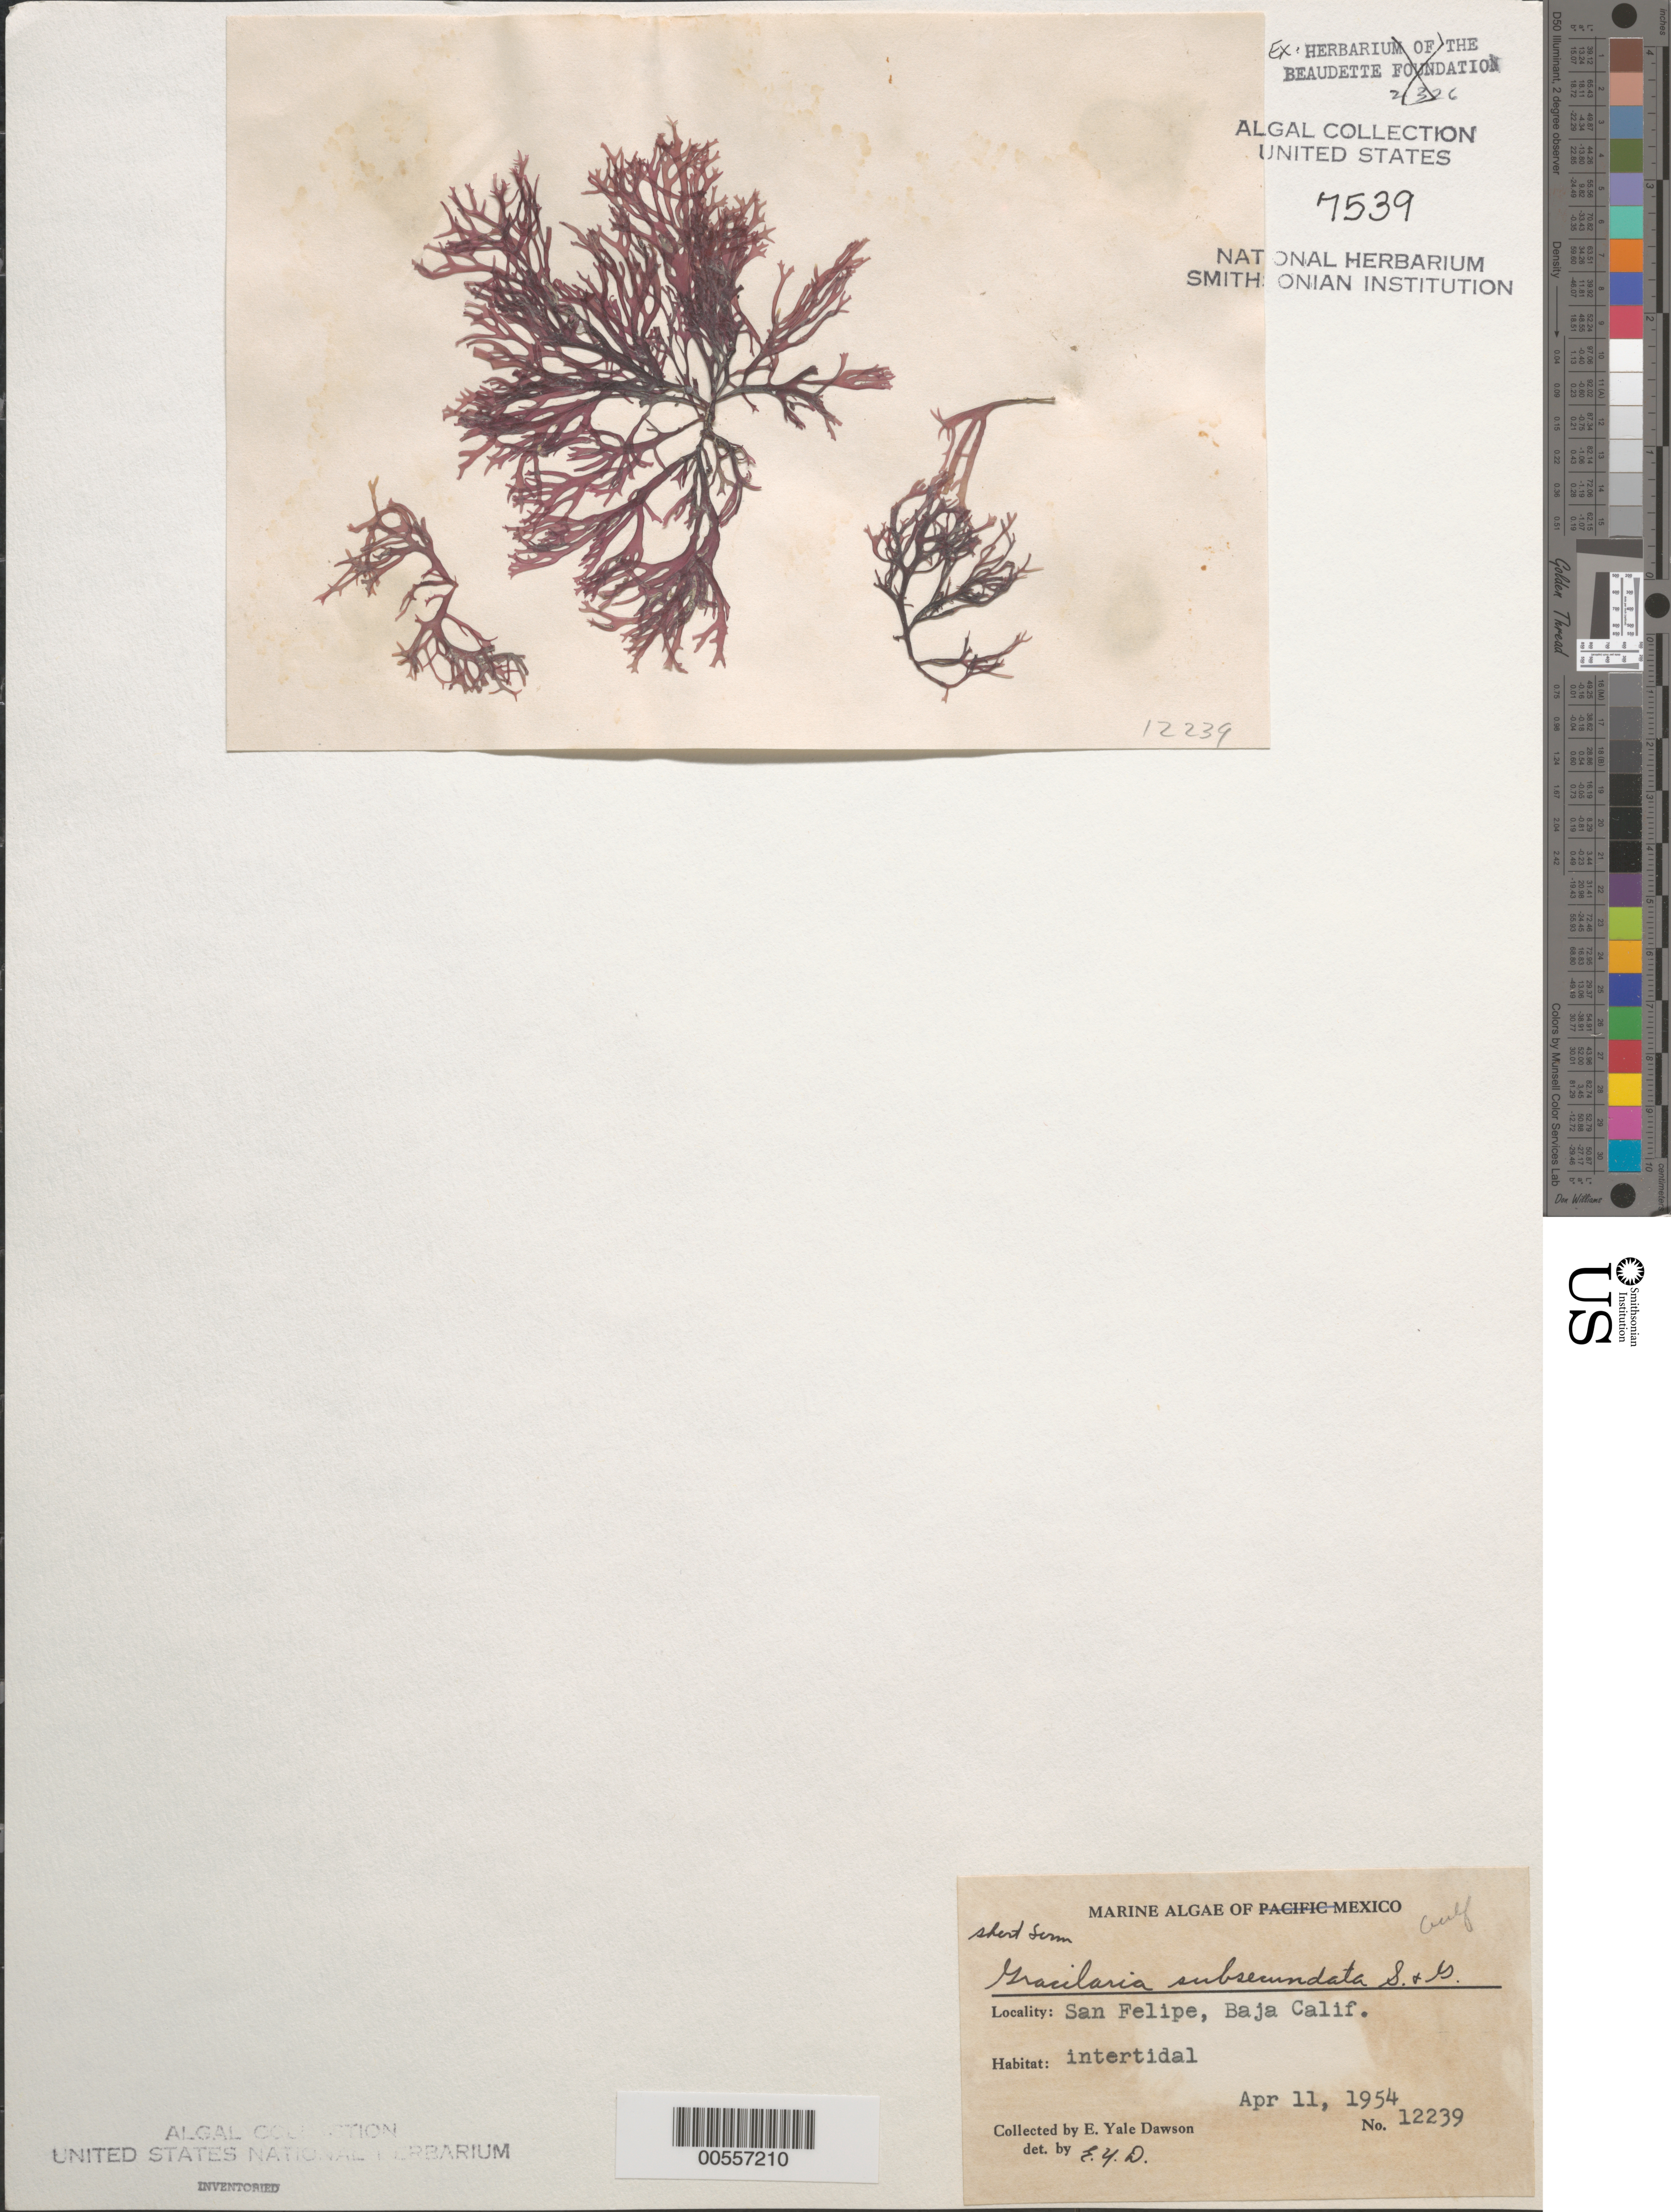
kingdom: Plantae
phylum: Rhodophyta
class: Florideophyceae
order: Gracilariales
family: Gracilariaceae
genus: Gracilaria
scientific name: Gracilaria subsecundata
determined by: Dawson, E. Y.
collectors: E. Y. Dawson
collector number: EYD 12239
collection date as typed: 11 Apr 1954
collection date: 1954-04-11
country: Mexico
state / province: Baja California Norte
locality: San Felipe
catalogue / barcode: US 7539